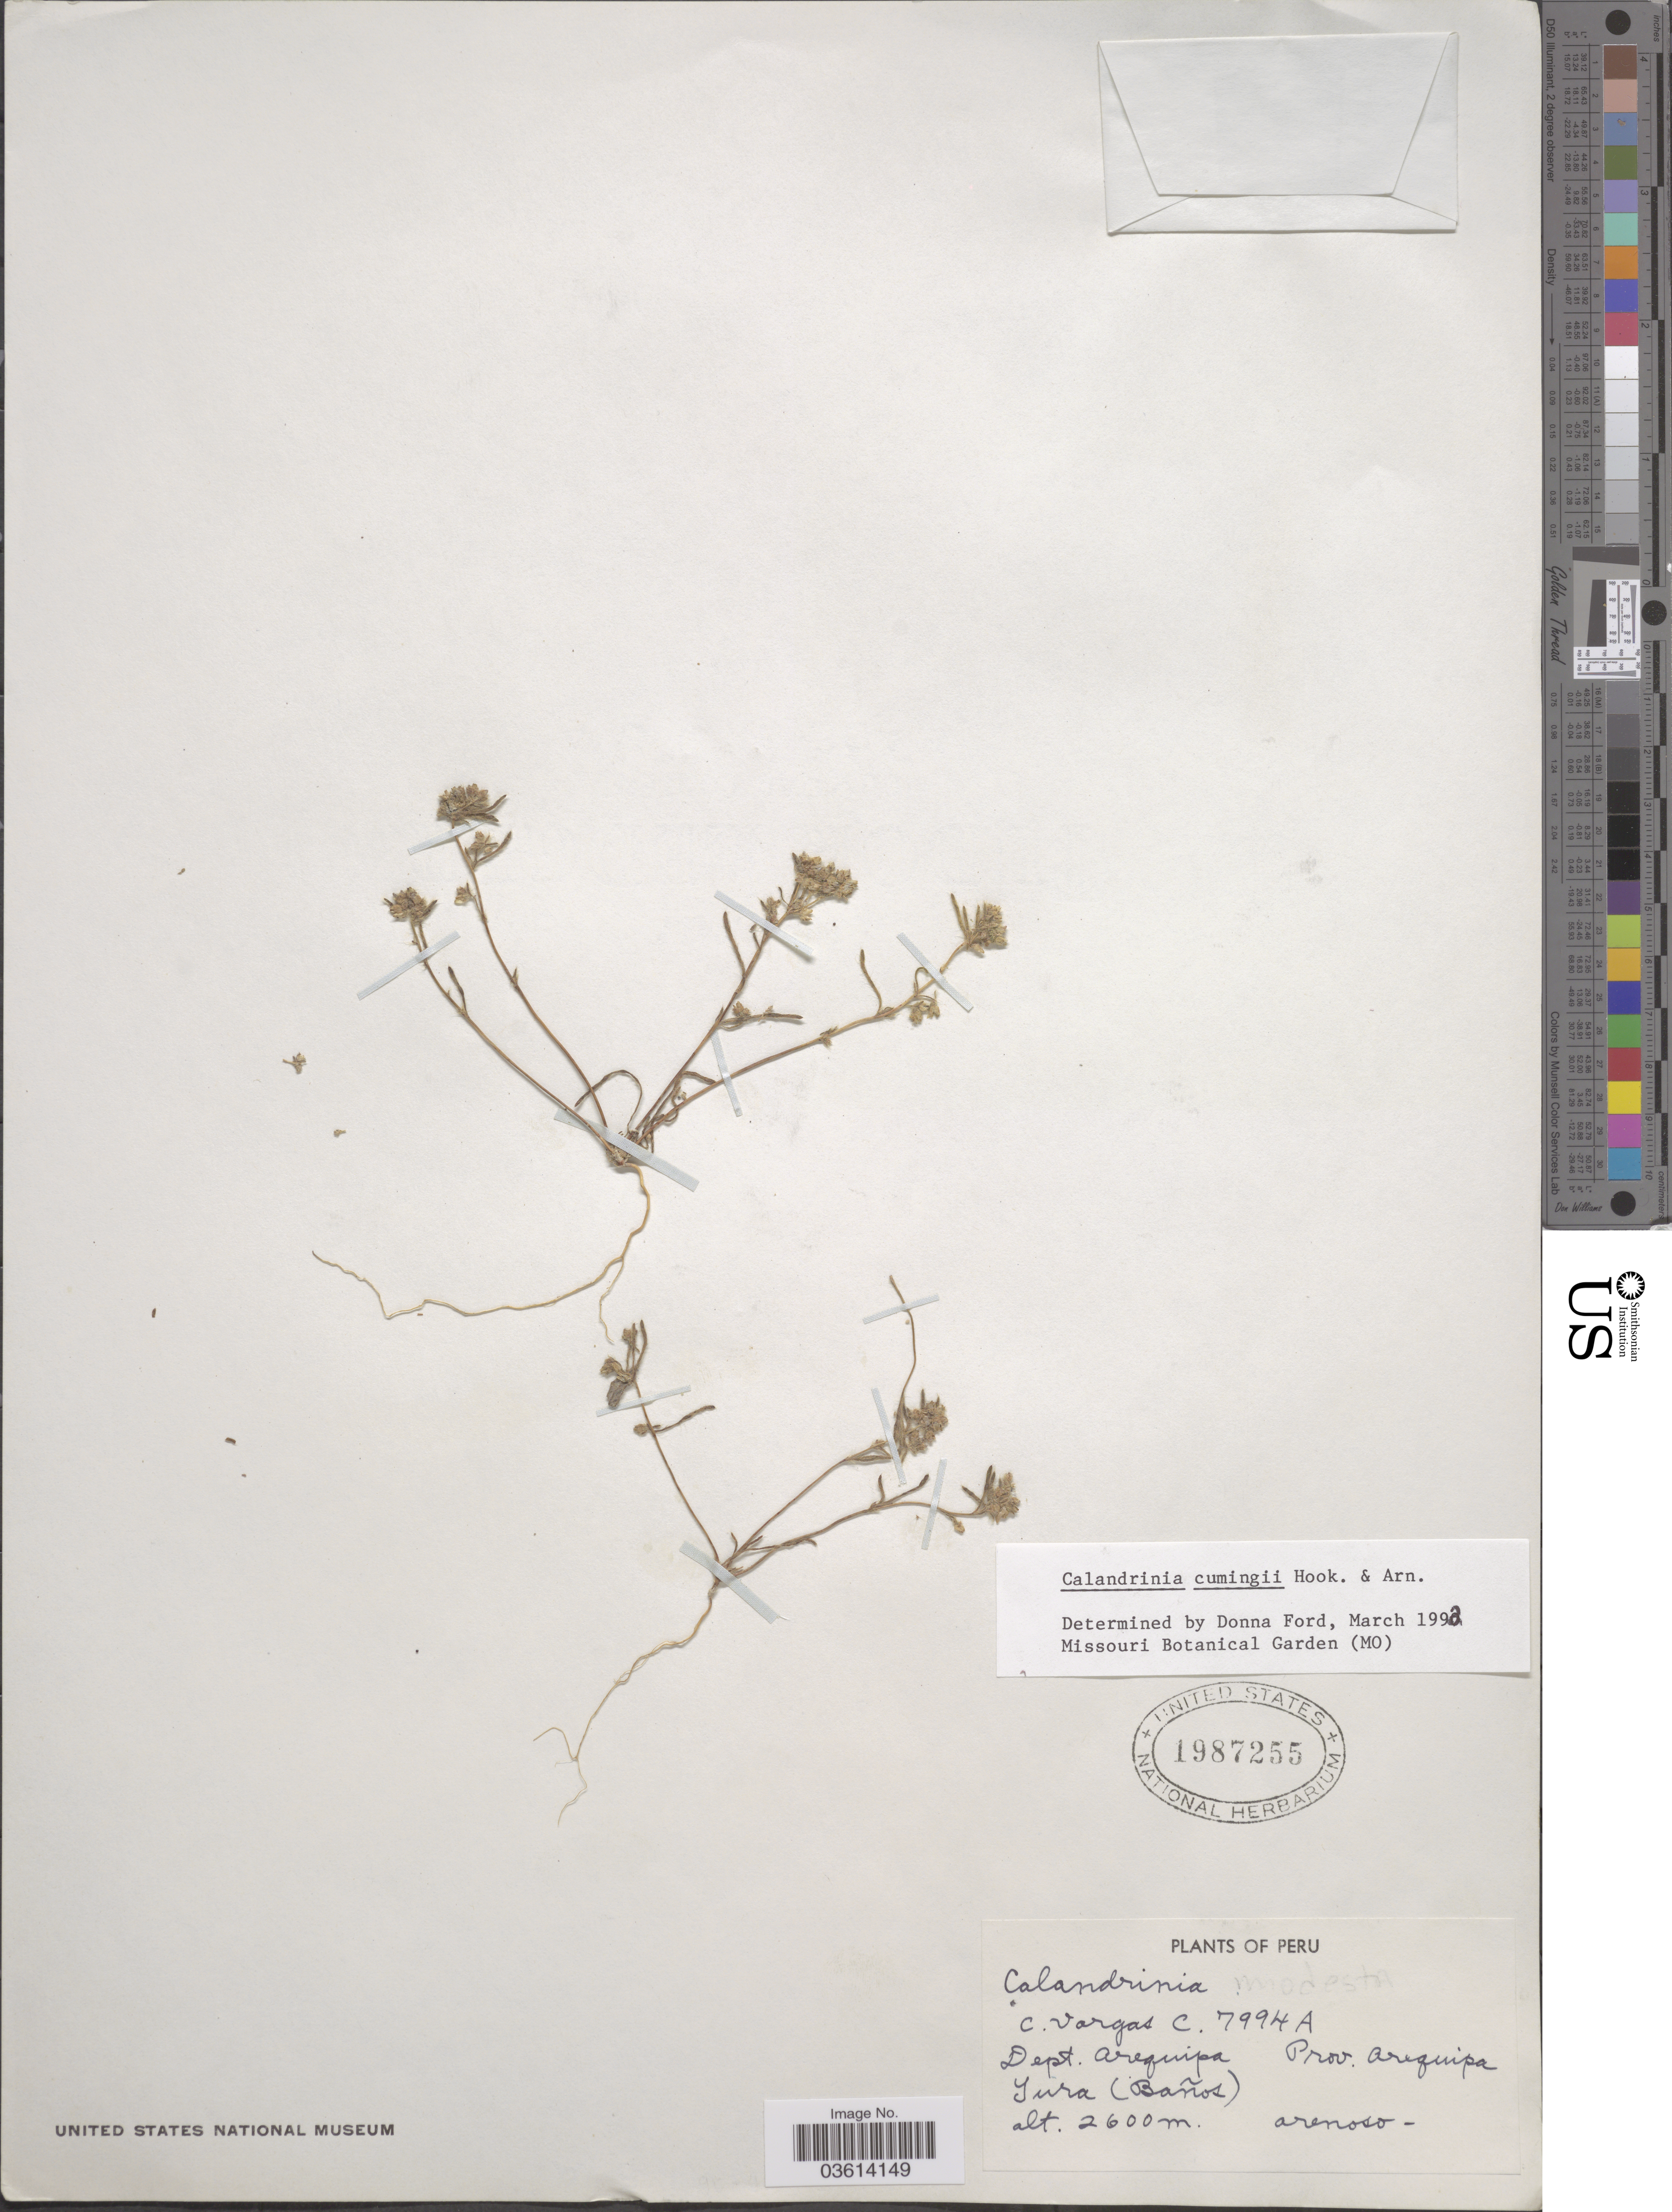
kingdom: Plantae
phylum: Tracheophyta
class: Magnoliopsida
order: Caryophyllales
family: Montiaceae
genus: Montiopsis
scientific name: Montiopsis cumingii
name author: (Hook. & Arn.) D.I. Ford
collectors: C. Vargas Calderón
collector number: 7994A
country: Peru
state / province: Arequipa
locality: Dept. Arequipa. Prov. Arequipa. Yura (Baños).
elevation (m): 2600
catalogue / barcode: US 1987255